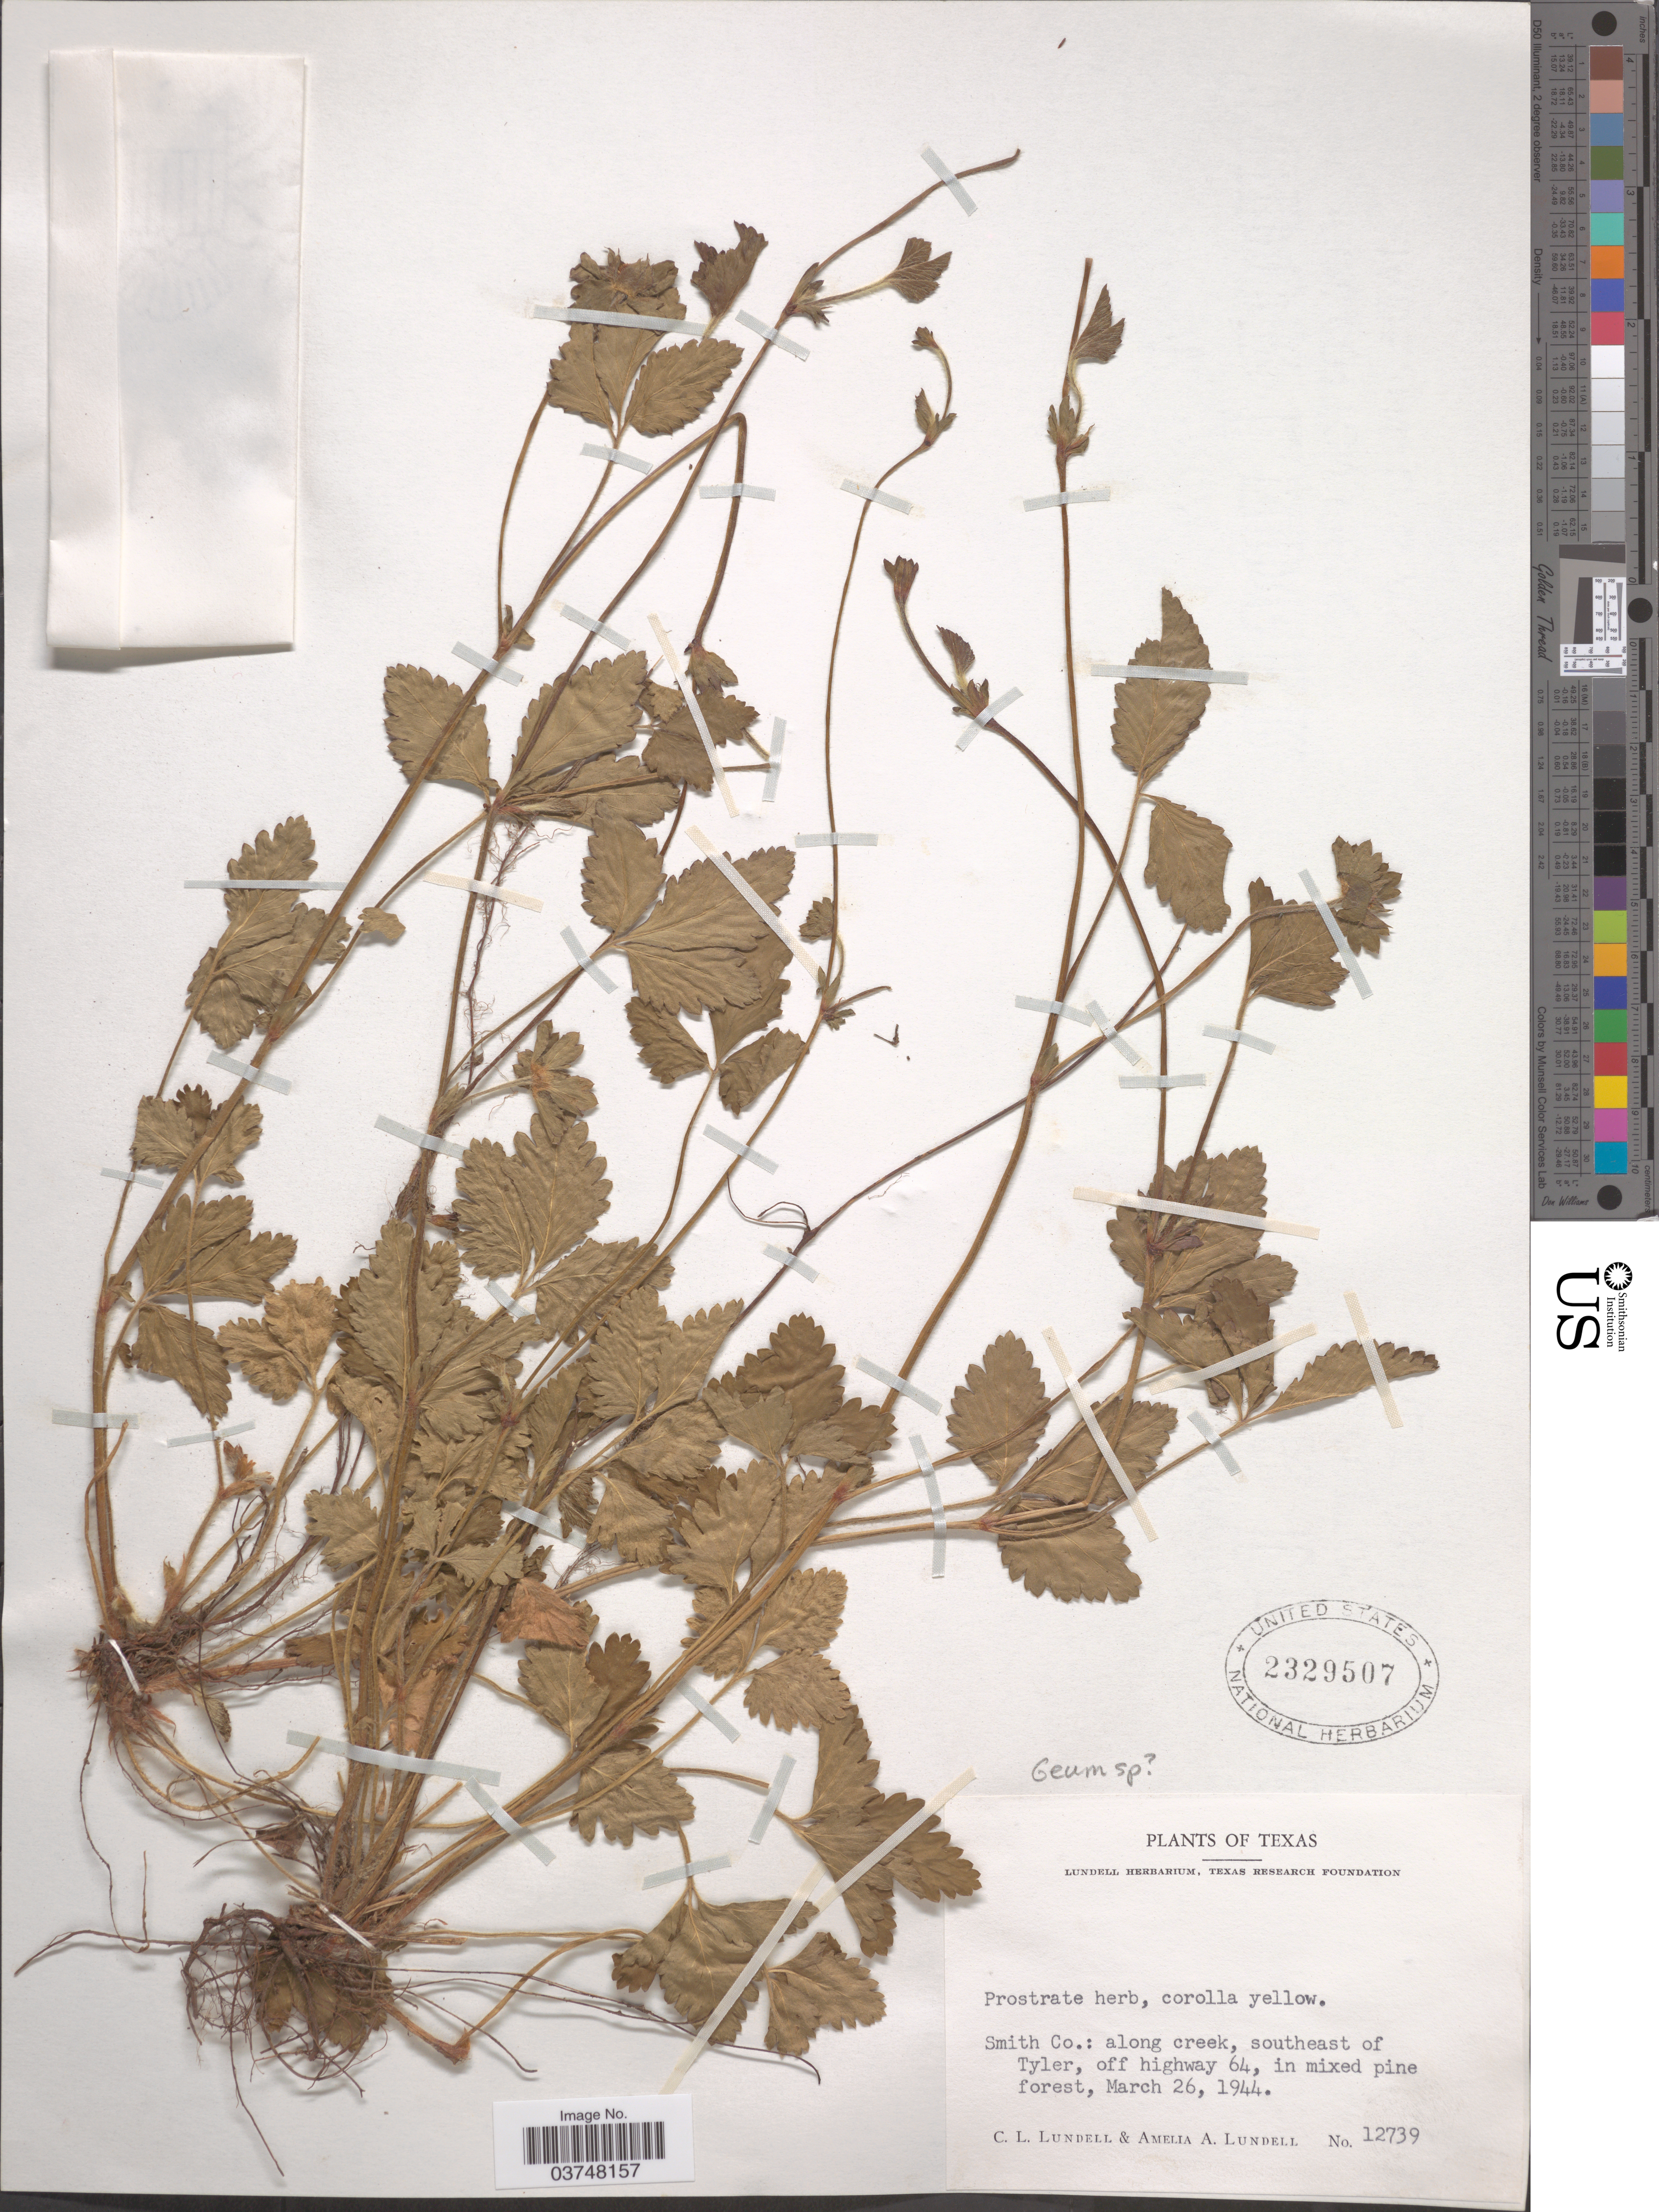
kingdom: Plantae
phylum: Tracheophyta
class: Magnoliopsida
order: Rosales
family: Rosaceae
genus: Geum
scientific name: Geum sp.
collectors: C. L. Lundell & A. A. Lundell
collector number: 12739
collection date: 1944-03-26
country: United States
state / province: Texas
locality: Smith Co.: along creek, southeast of Tyler, off highway 64.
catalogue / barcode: US 2329507